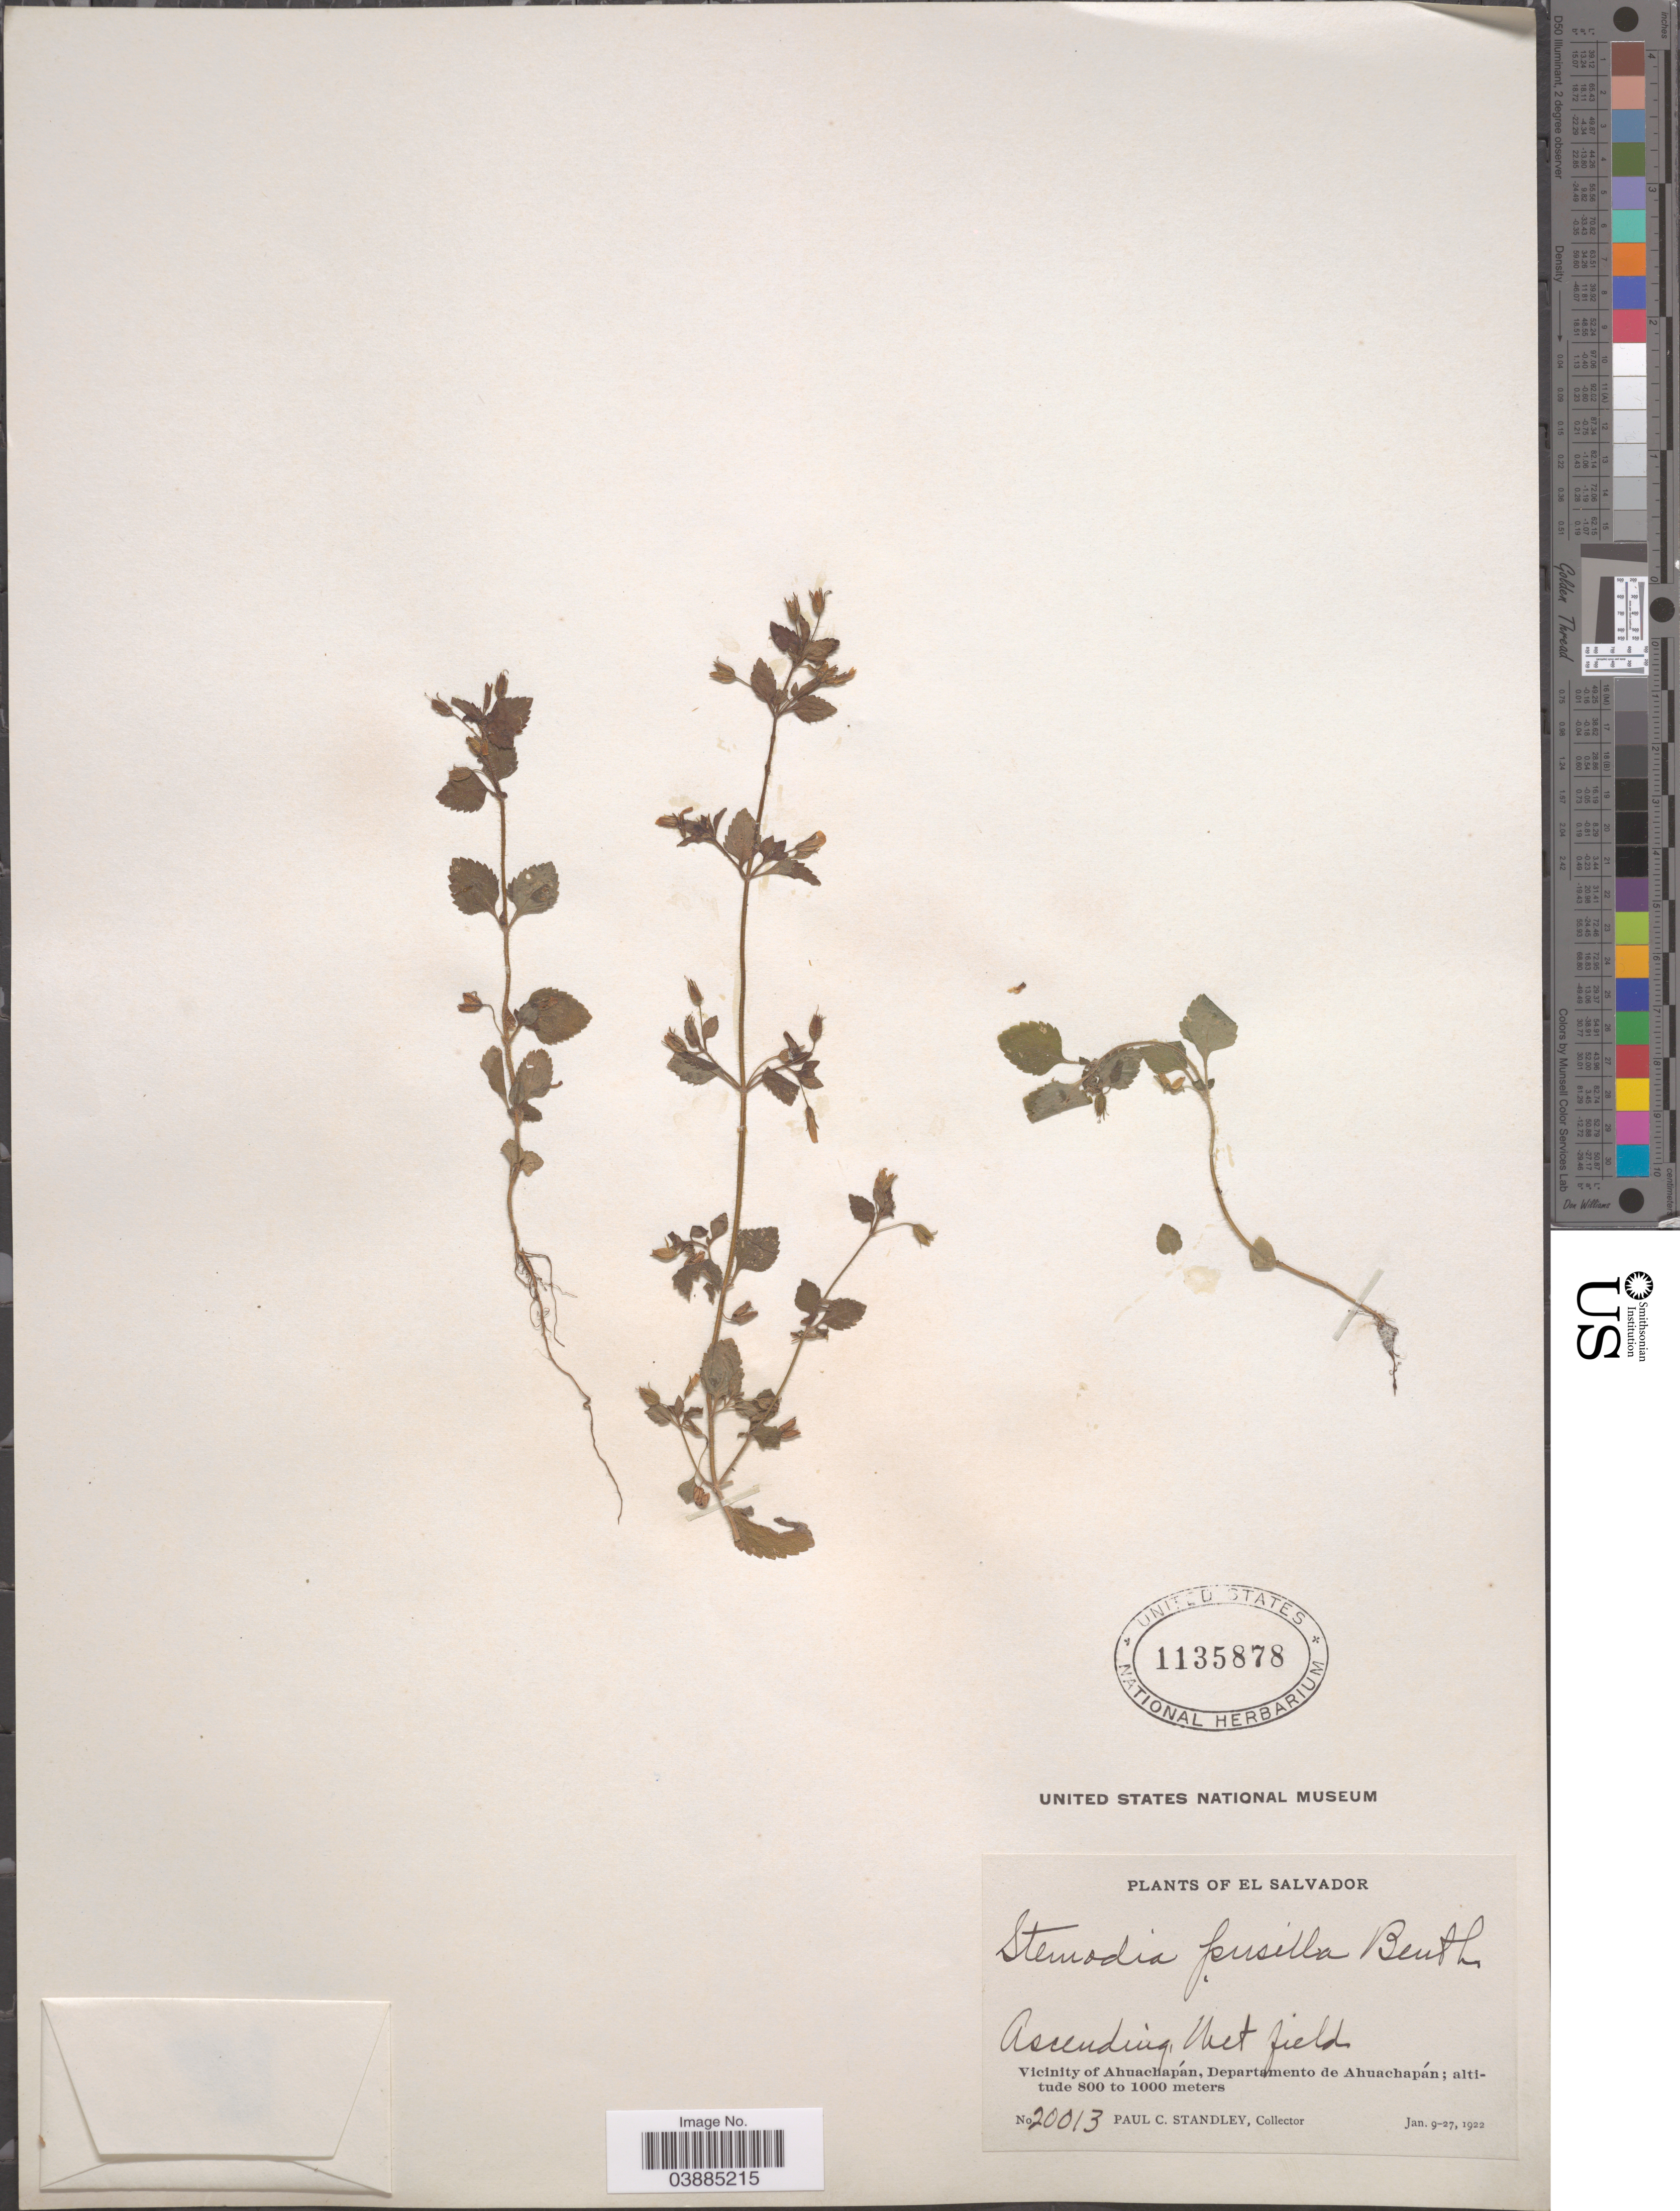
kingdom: Plantae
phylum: Tracheophyta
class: Magnoliopsida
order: Lamiales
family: Plantaginaceae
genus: Stemodia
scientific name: Stemodia pusilla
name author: Benth.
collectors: P. C. Standley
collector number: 20013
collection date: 1922-01-09/1922-01-27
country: El Salvador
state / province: Ahuachapan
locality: Vicinity of Ahuachapán, Departamento de Ahuachapán.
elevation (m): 800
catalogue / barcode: US 1135878